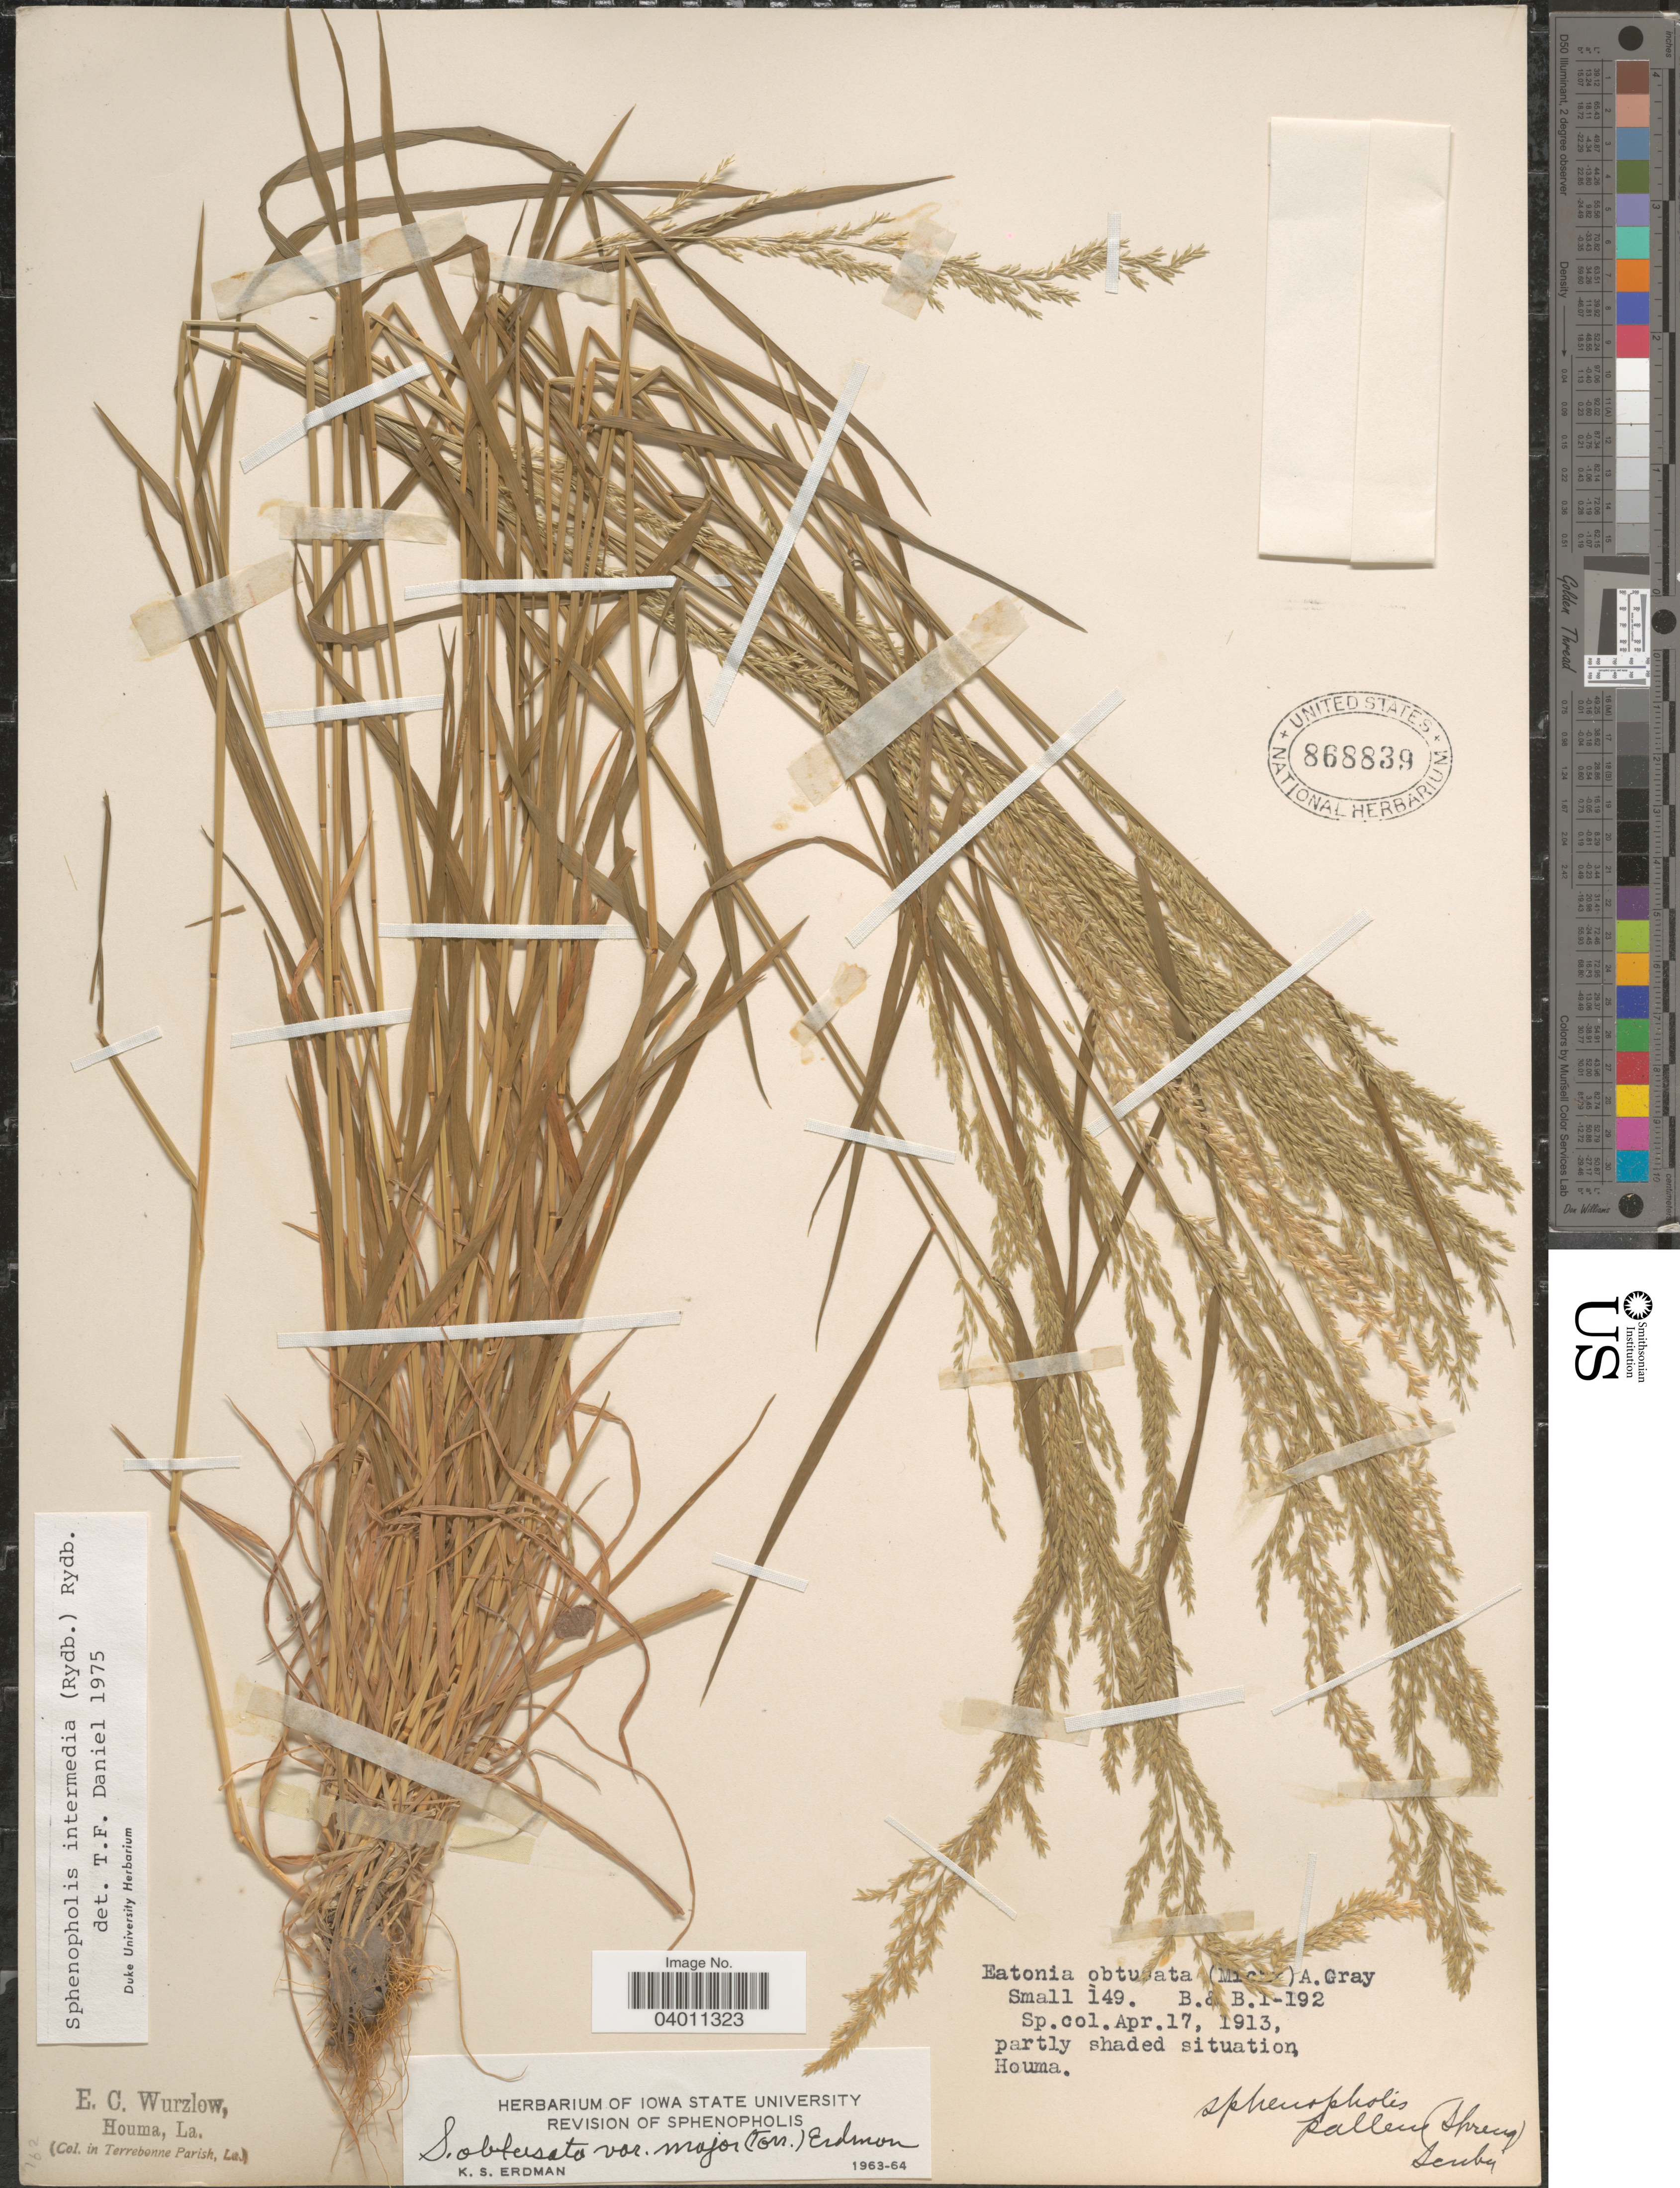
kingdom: Plantae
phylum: Tracheophyta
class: Liliopsida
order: Poales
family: Poaceae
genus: Sphenopholis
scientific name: Sphenopholis intermedia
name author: (Rydb.) Rydb.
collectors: E. Wurzlow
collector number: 149?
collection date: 1913-04-17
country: United States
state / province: Louisiana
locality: Houma.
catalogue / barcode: US 868839